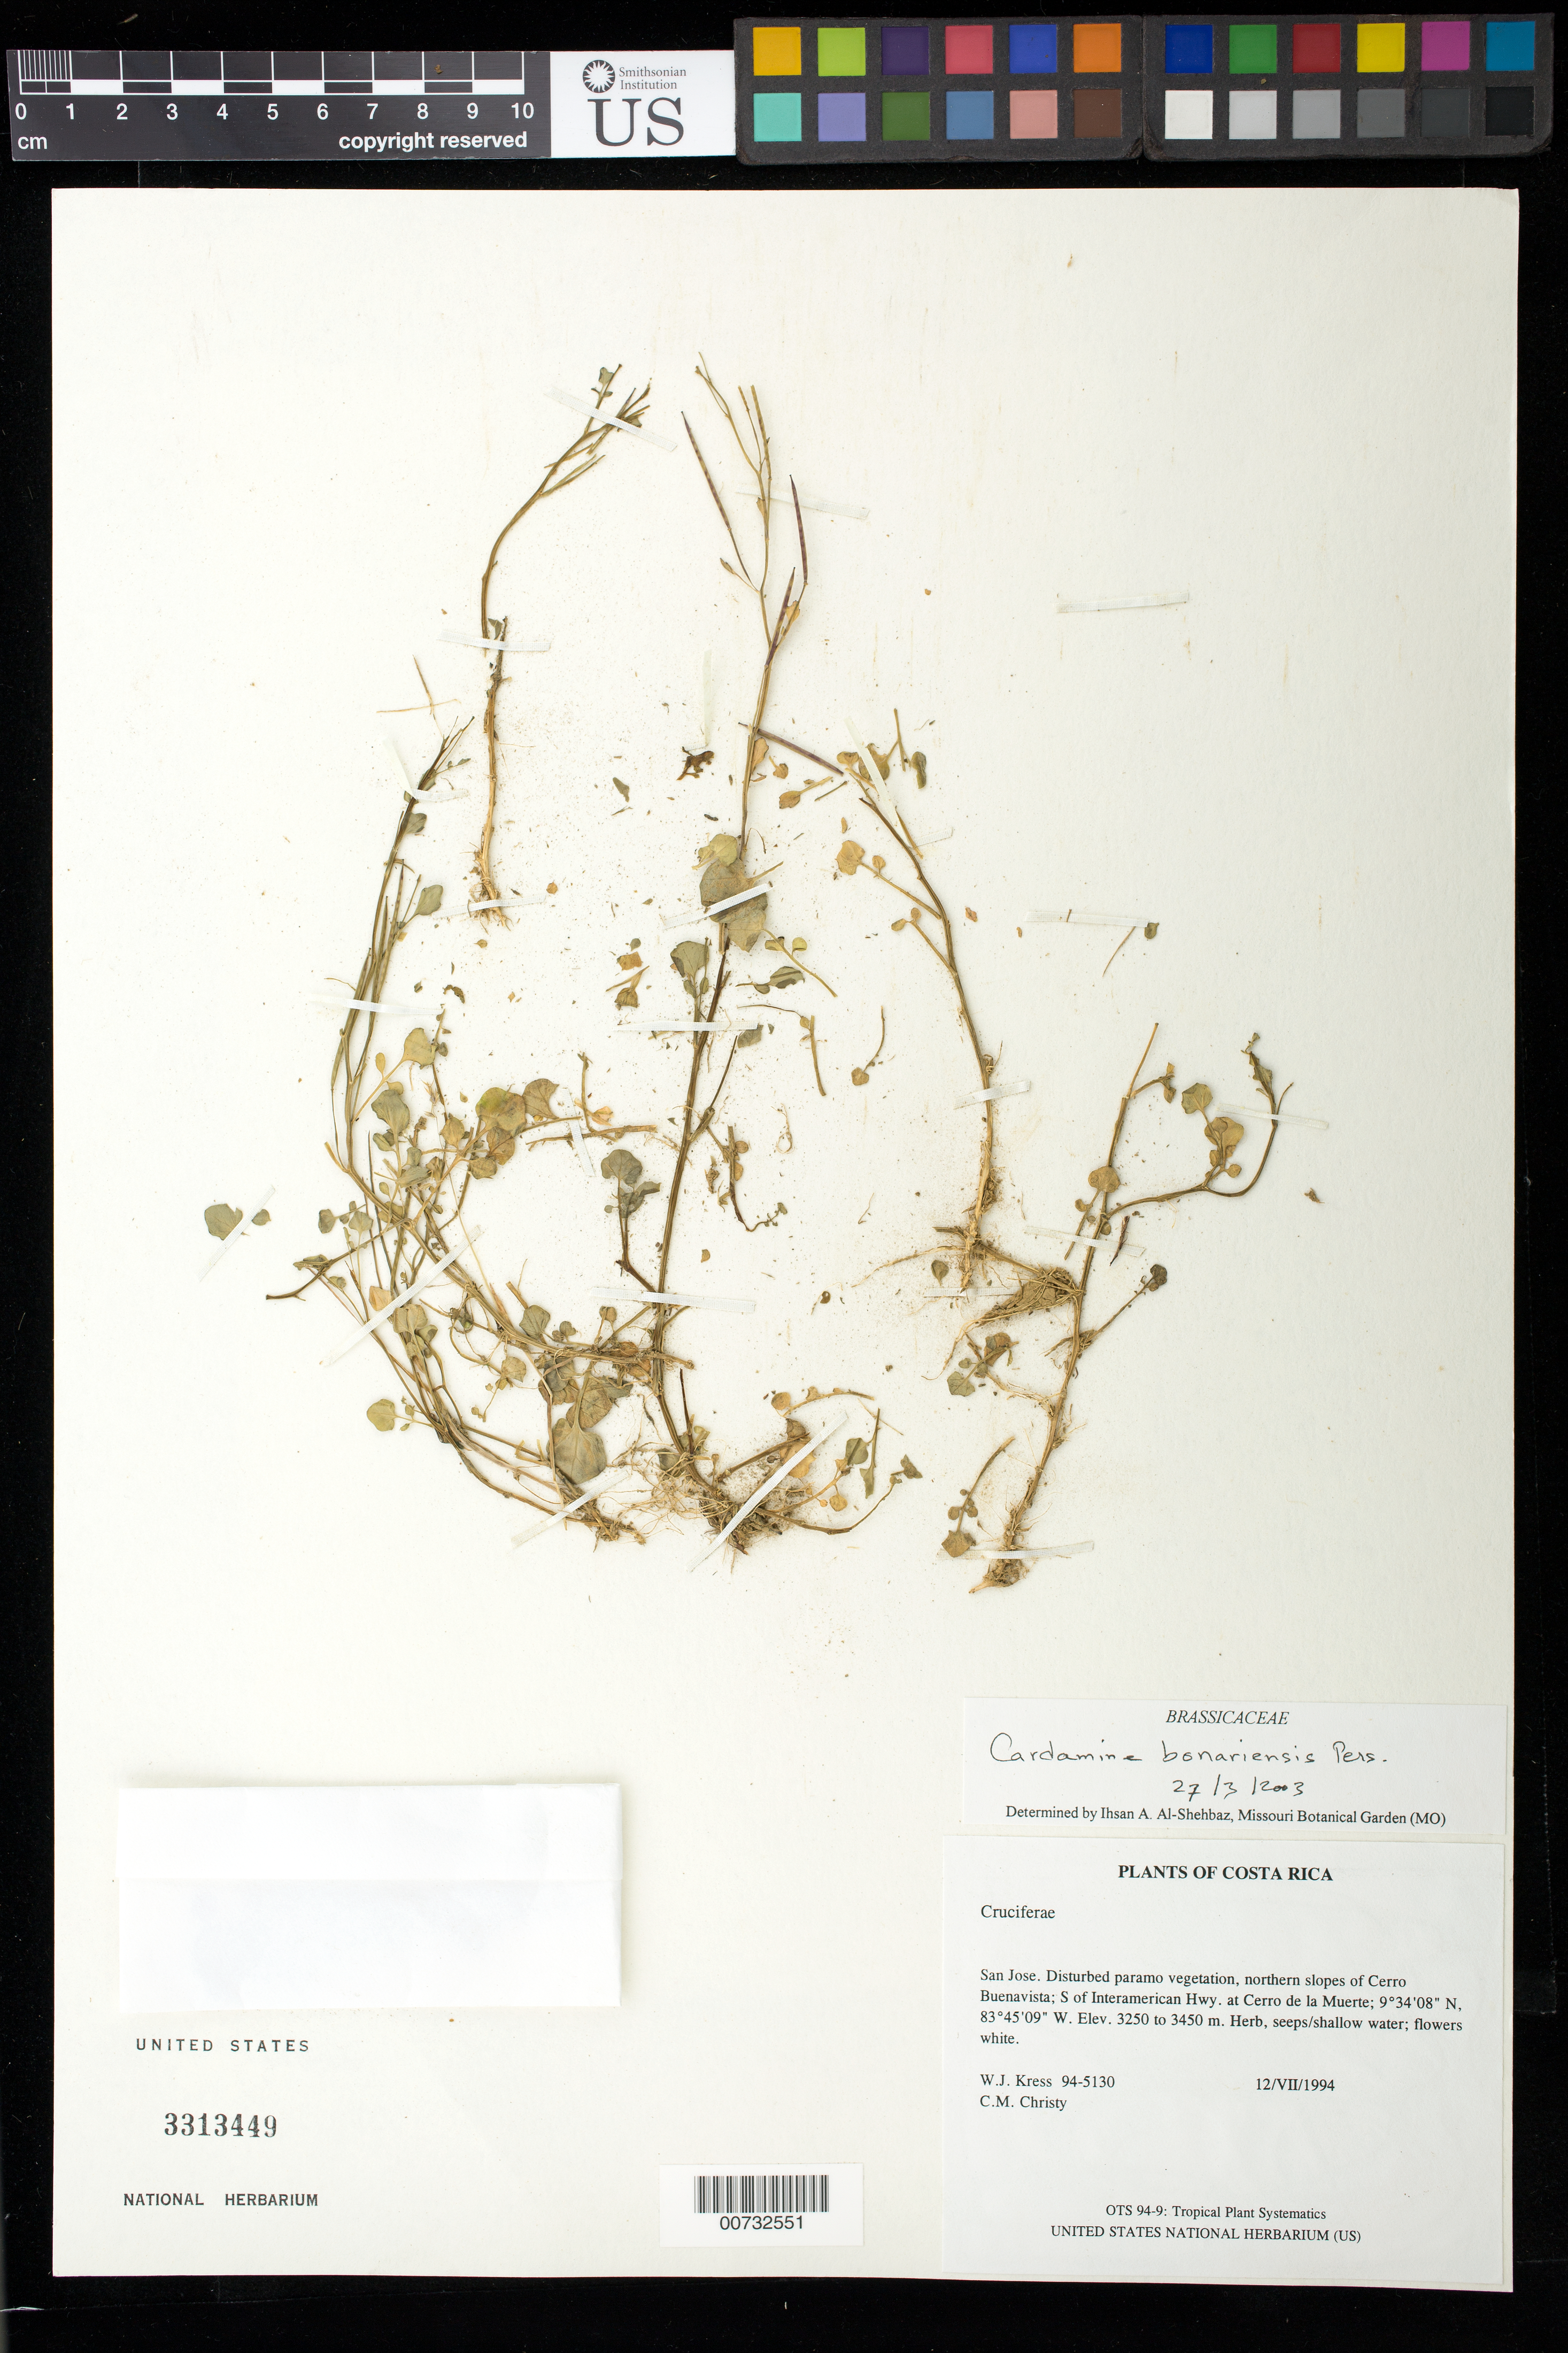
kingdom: Plantae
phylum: Tracheophyta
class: Magnoliopsida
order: Brassicales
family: Brassicaceae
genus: Cardamine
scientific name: Cardamine bonariensis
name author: Pers.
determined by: Al-Shehbaz, I. A., (MO), Missouri Botanical Garden (UNITED STATES)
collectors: W. J. Kress & C. M. Christy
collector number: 94-5130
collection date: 1994-07-12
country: Costa Rica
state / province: San Jose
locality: Disturbed paramo vegetation, northern slopes of Cerro Buenavista; S of Interamerican Hwy. at Cerro de la Muerte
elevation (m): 3250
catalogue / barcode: US 3313449